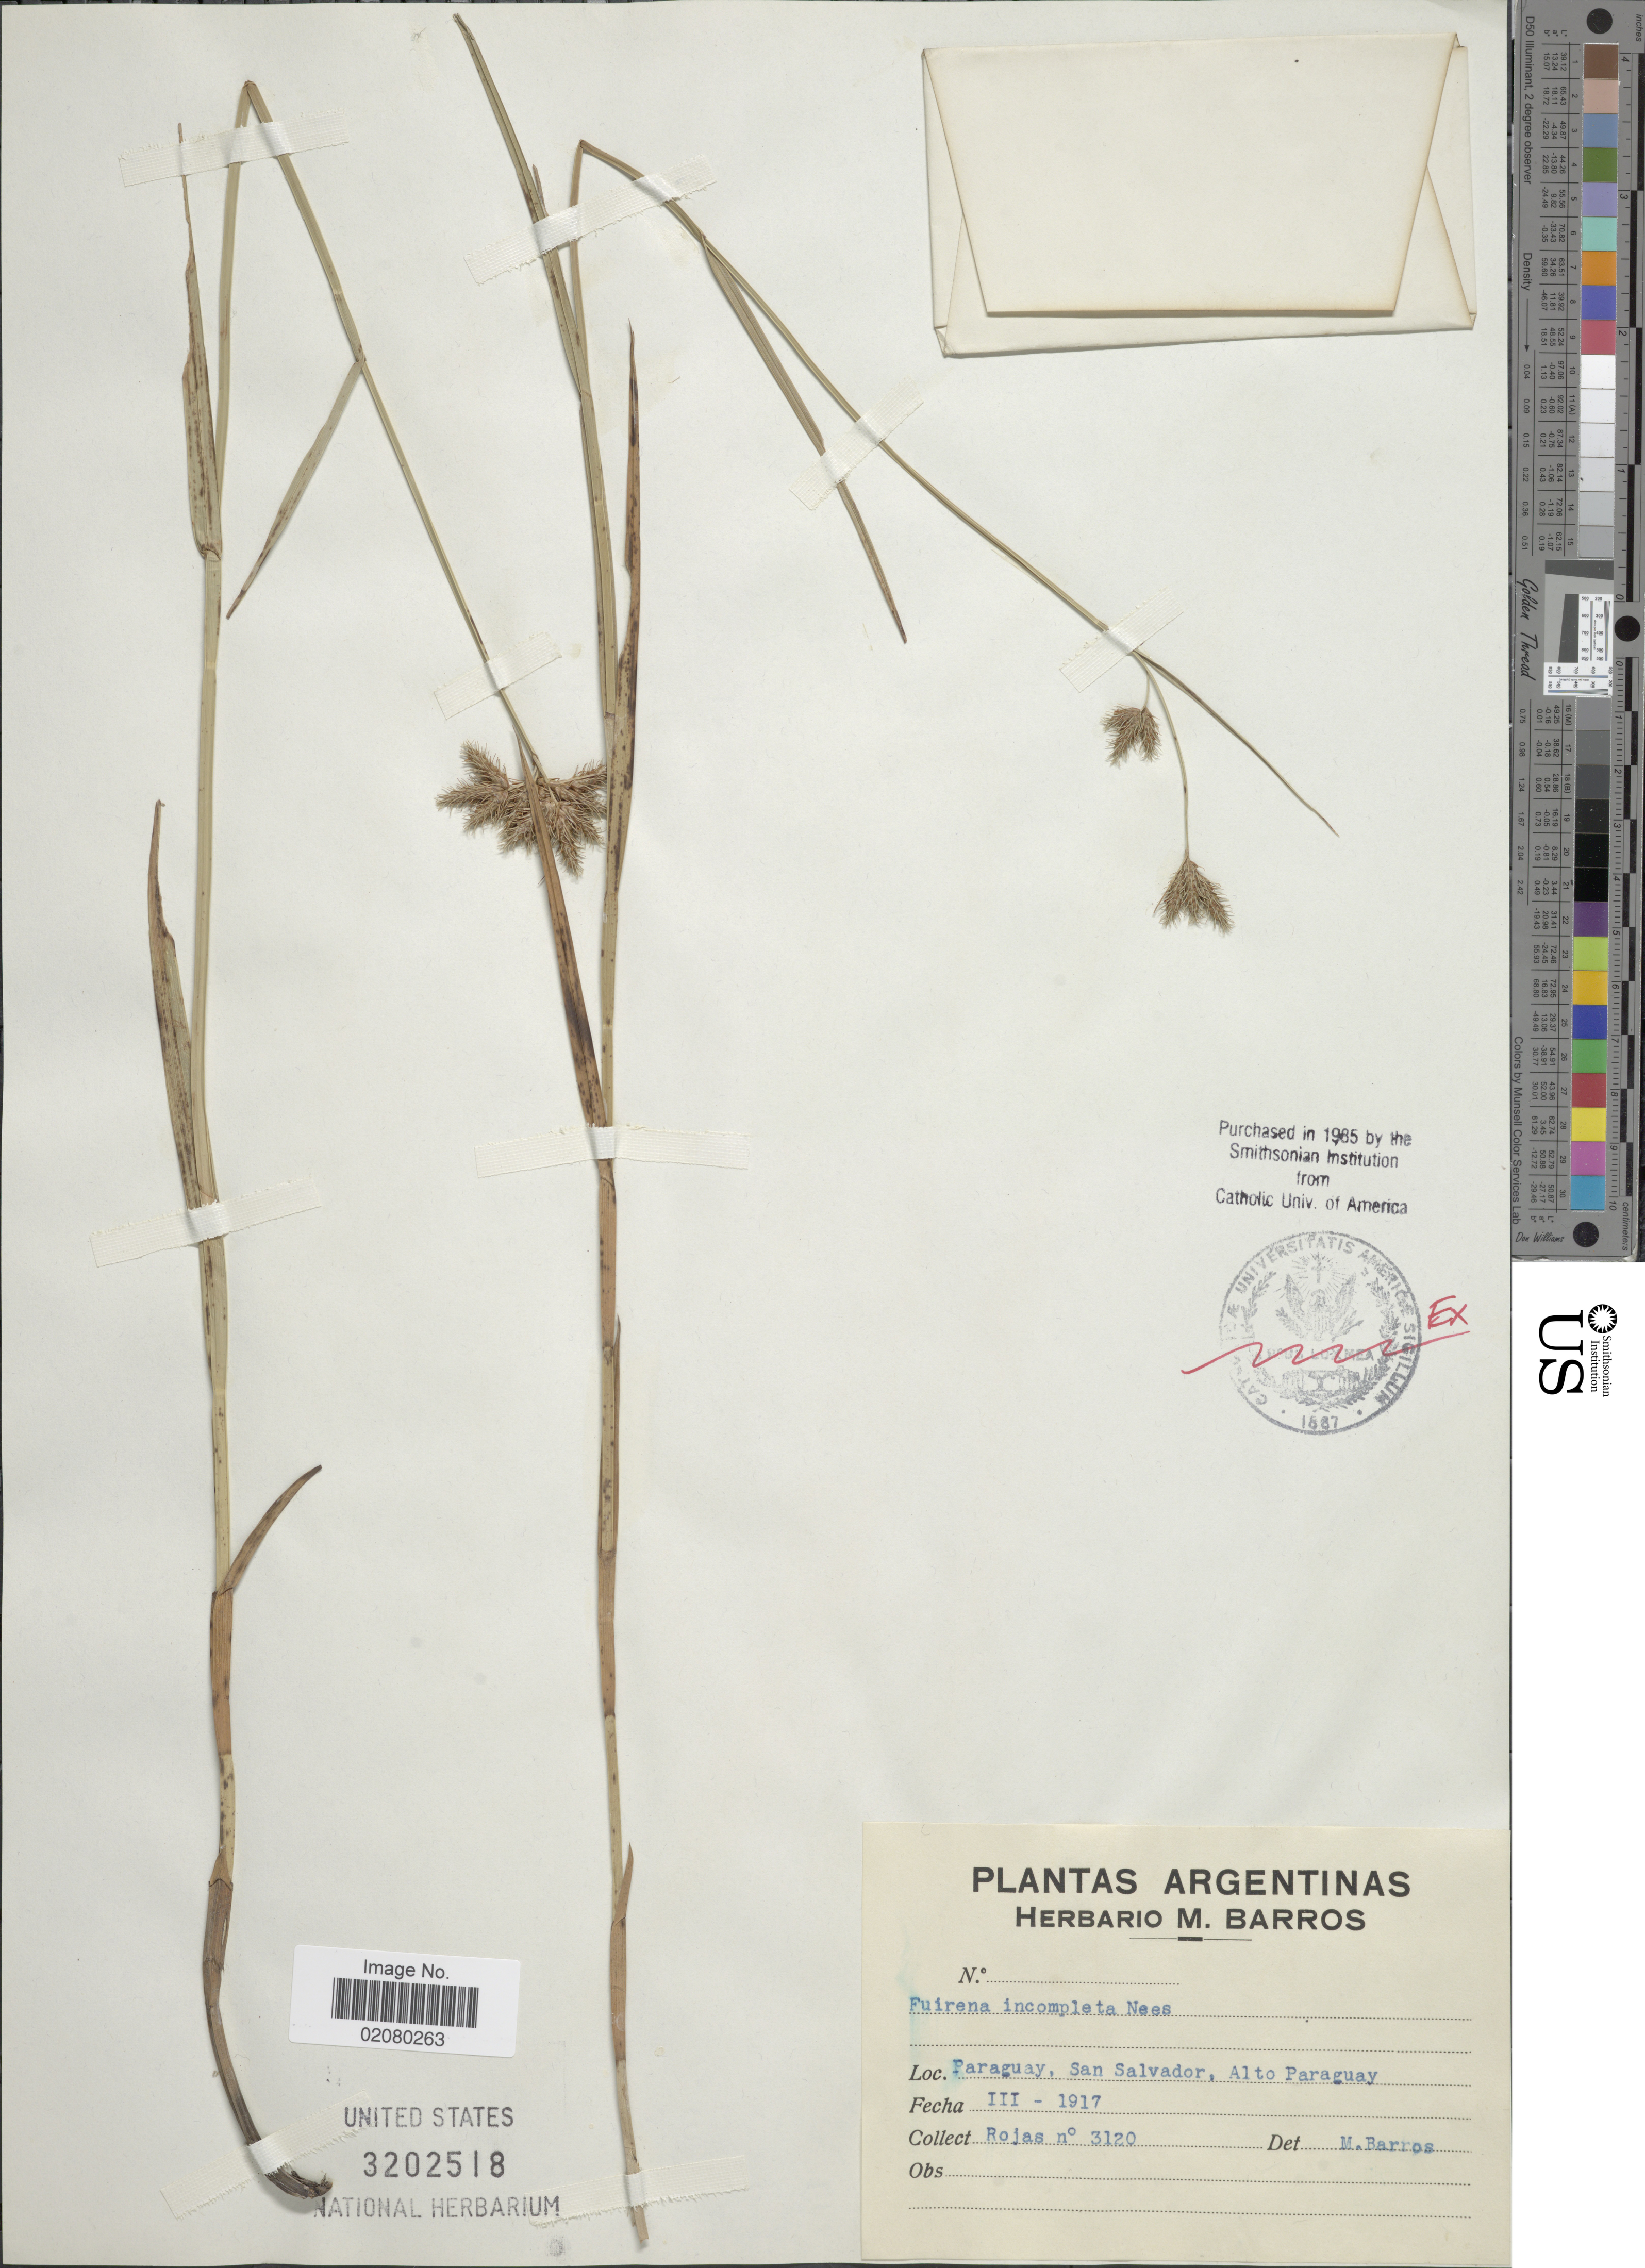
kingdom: Plantae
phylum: Tracheophyta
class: Liliopsida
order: Poales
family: Cyperaceae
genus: Fuirena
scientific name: Fuirena incompleta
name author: Nees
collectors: Rojas, --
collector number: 3120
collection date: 1917-03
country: Paraguay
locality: Paraguay, San Salvador, Alto Paraguay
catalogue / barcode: US 3202518